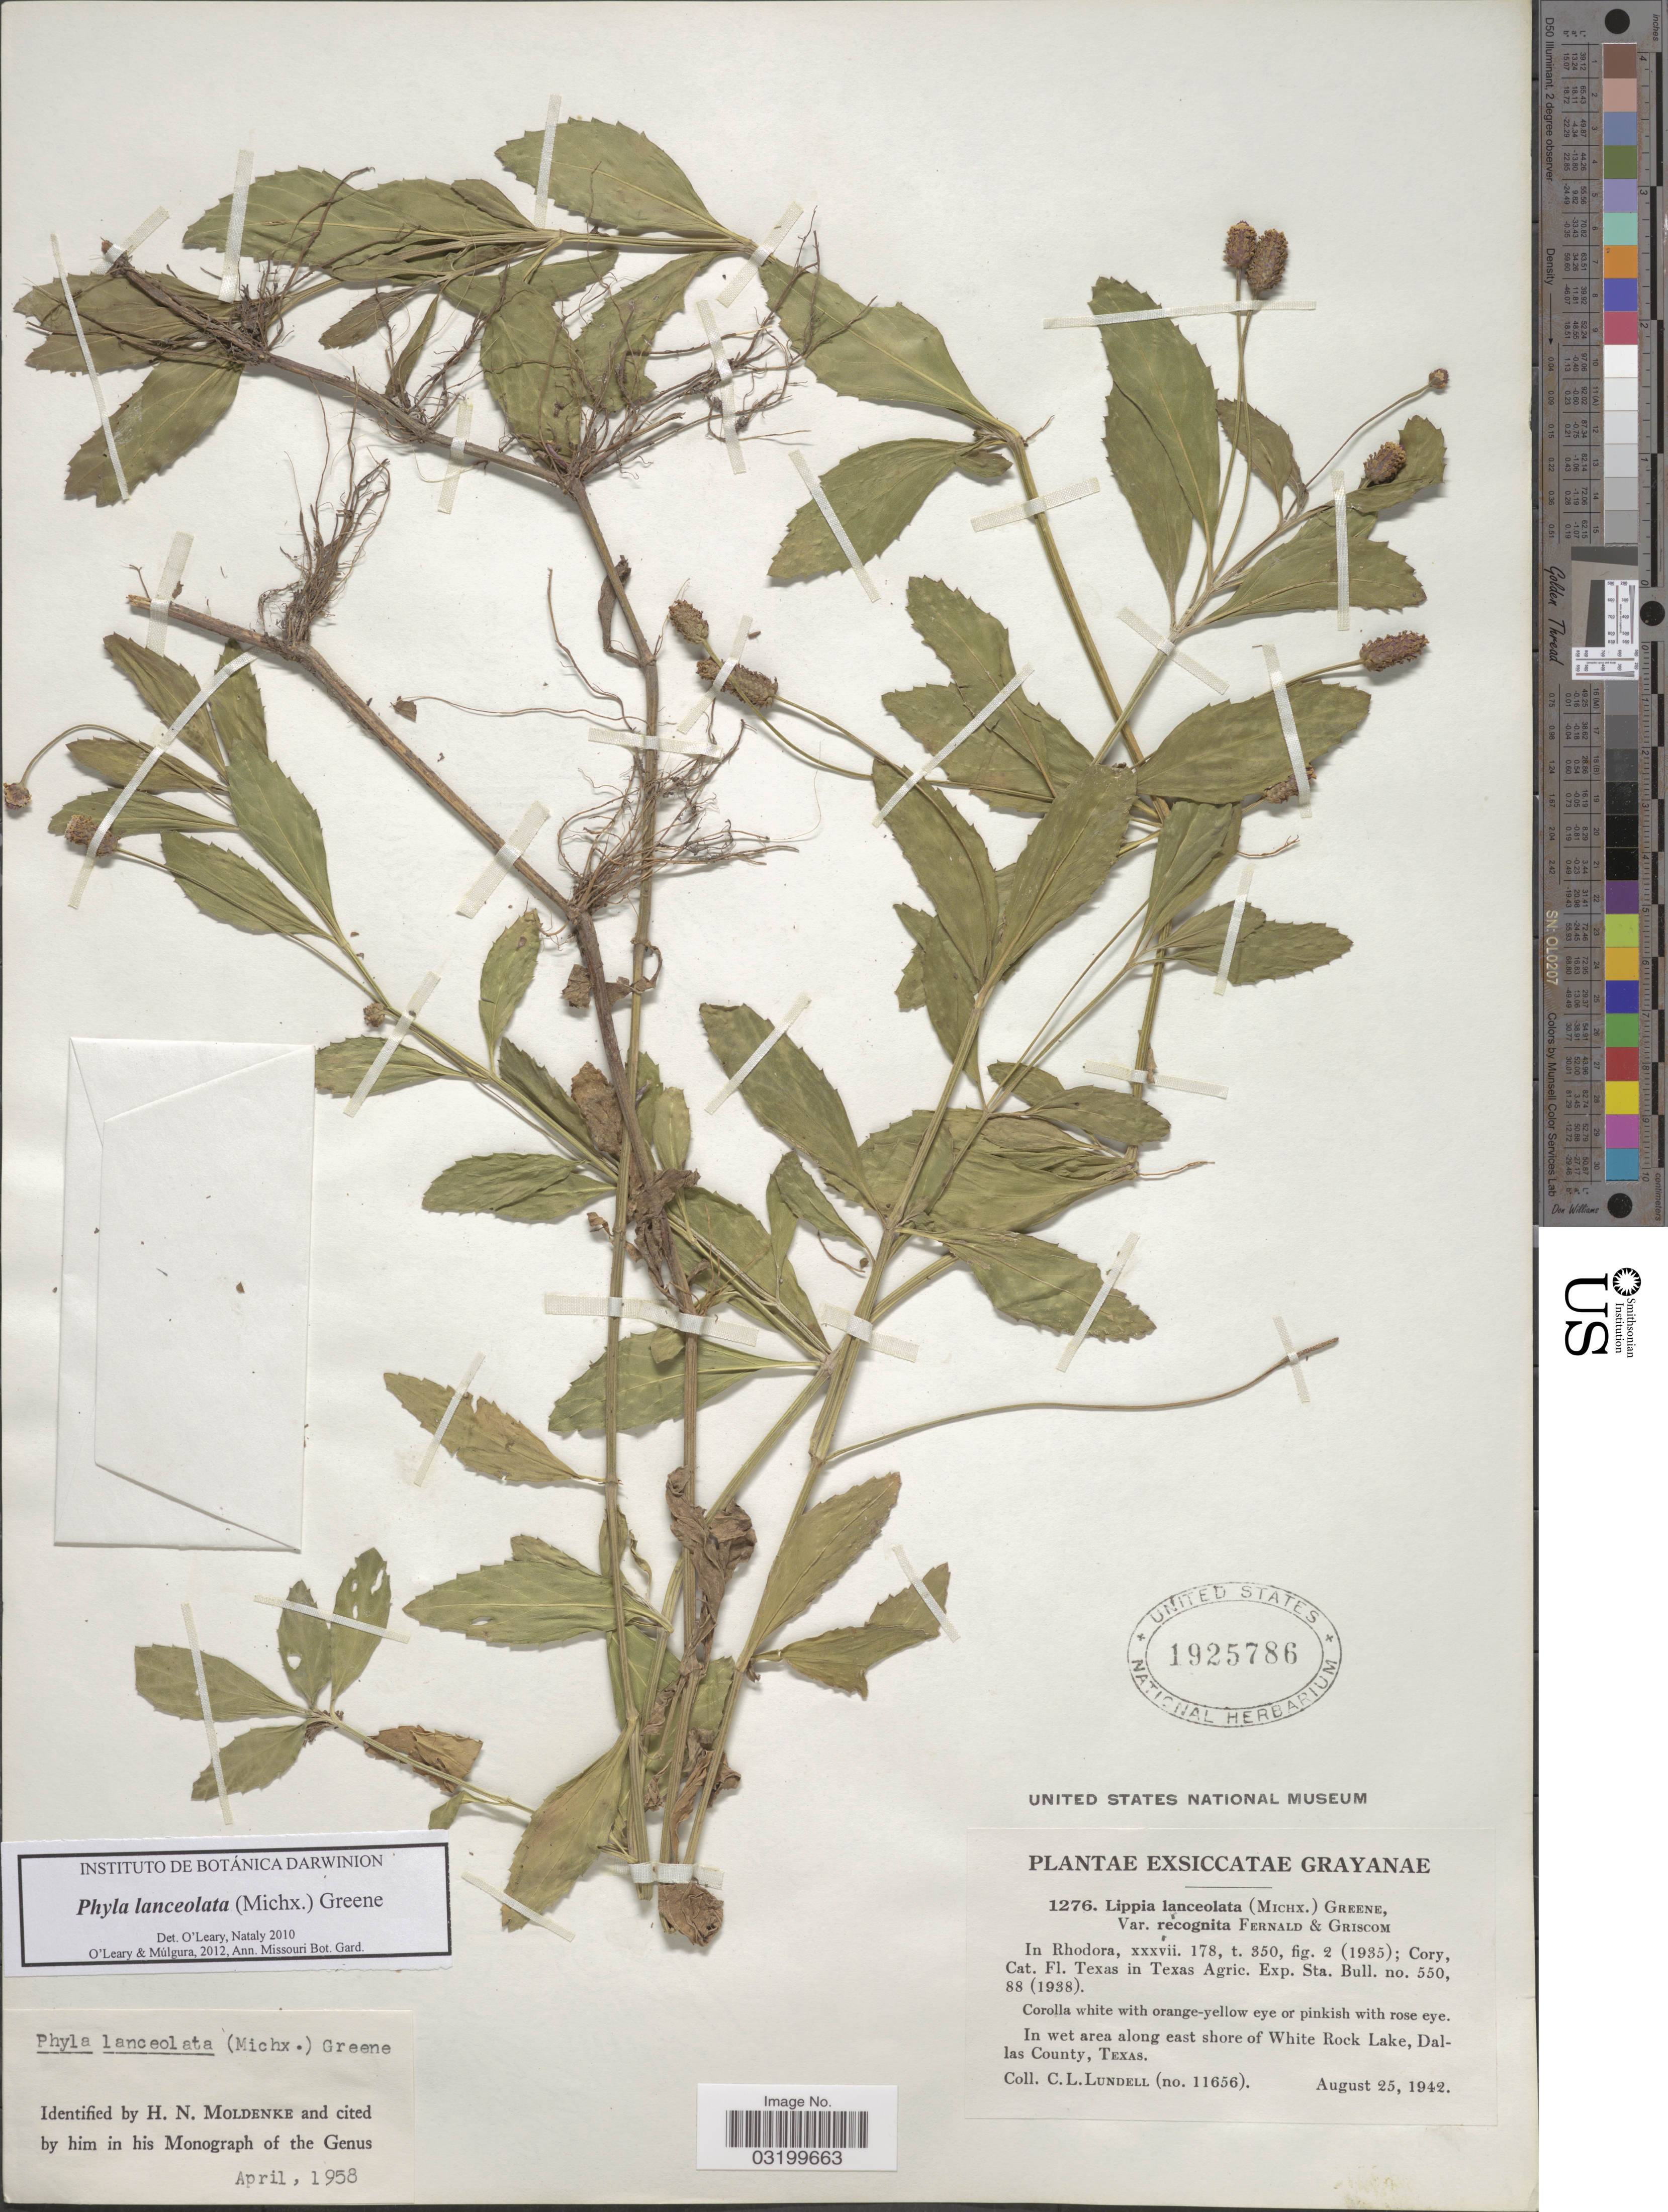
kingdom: Plantae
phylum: Tracheophyta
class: Magnoliopsida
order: Lamiales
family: Verbenaceae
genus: Phyla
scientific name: Phyla lanceolata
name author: (Michx.) Greene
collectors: C. L. Lundell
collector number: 11656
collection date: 1942-08-25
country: United States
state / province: Texas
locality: In wet area along east shore of White Rock Lake, Dallas County.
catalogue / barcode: US 1925786